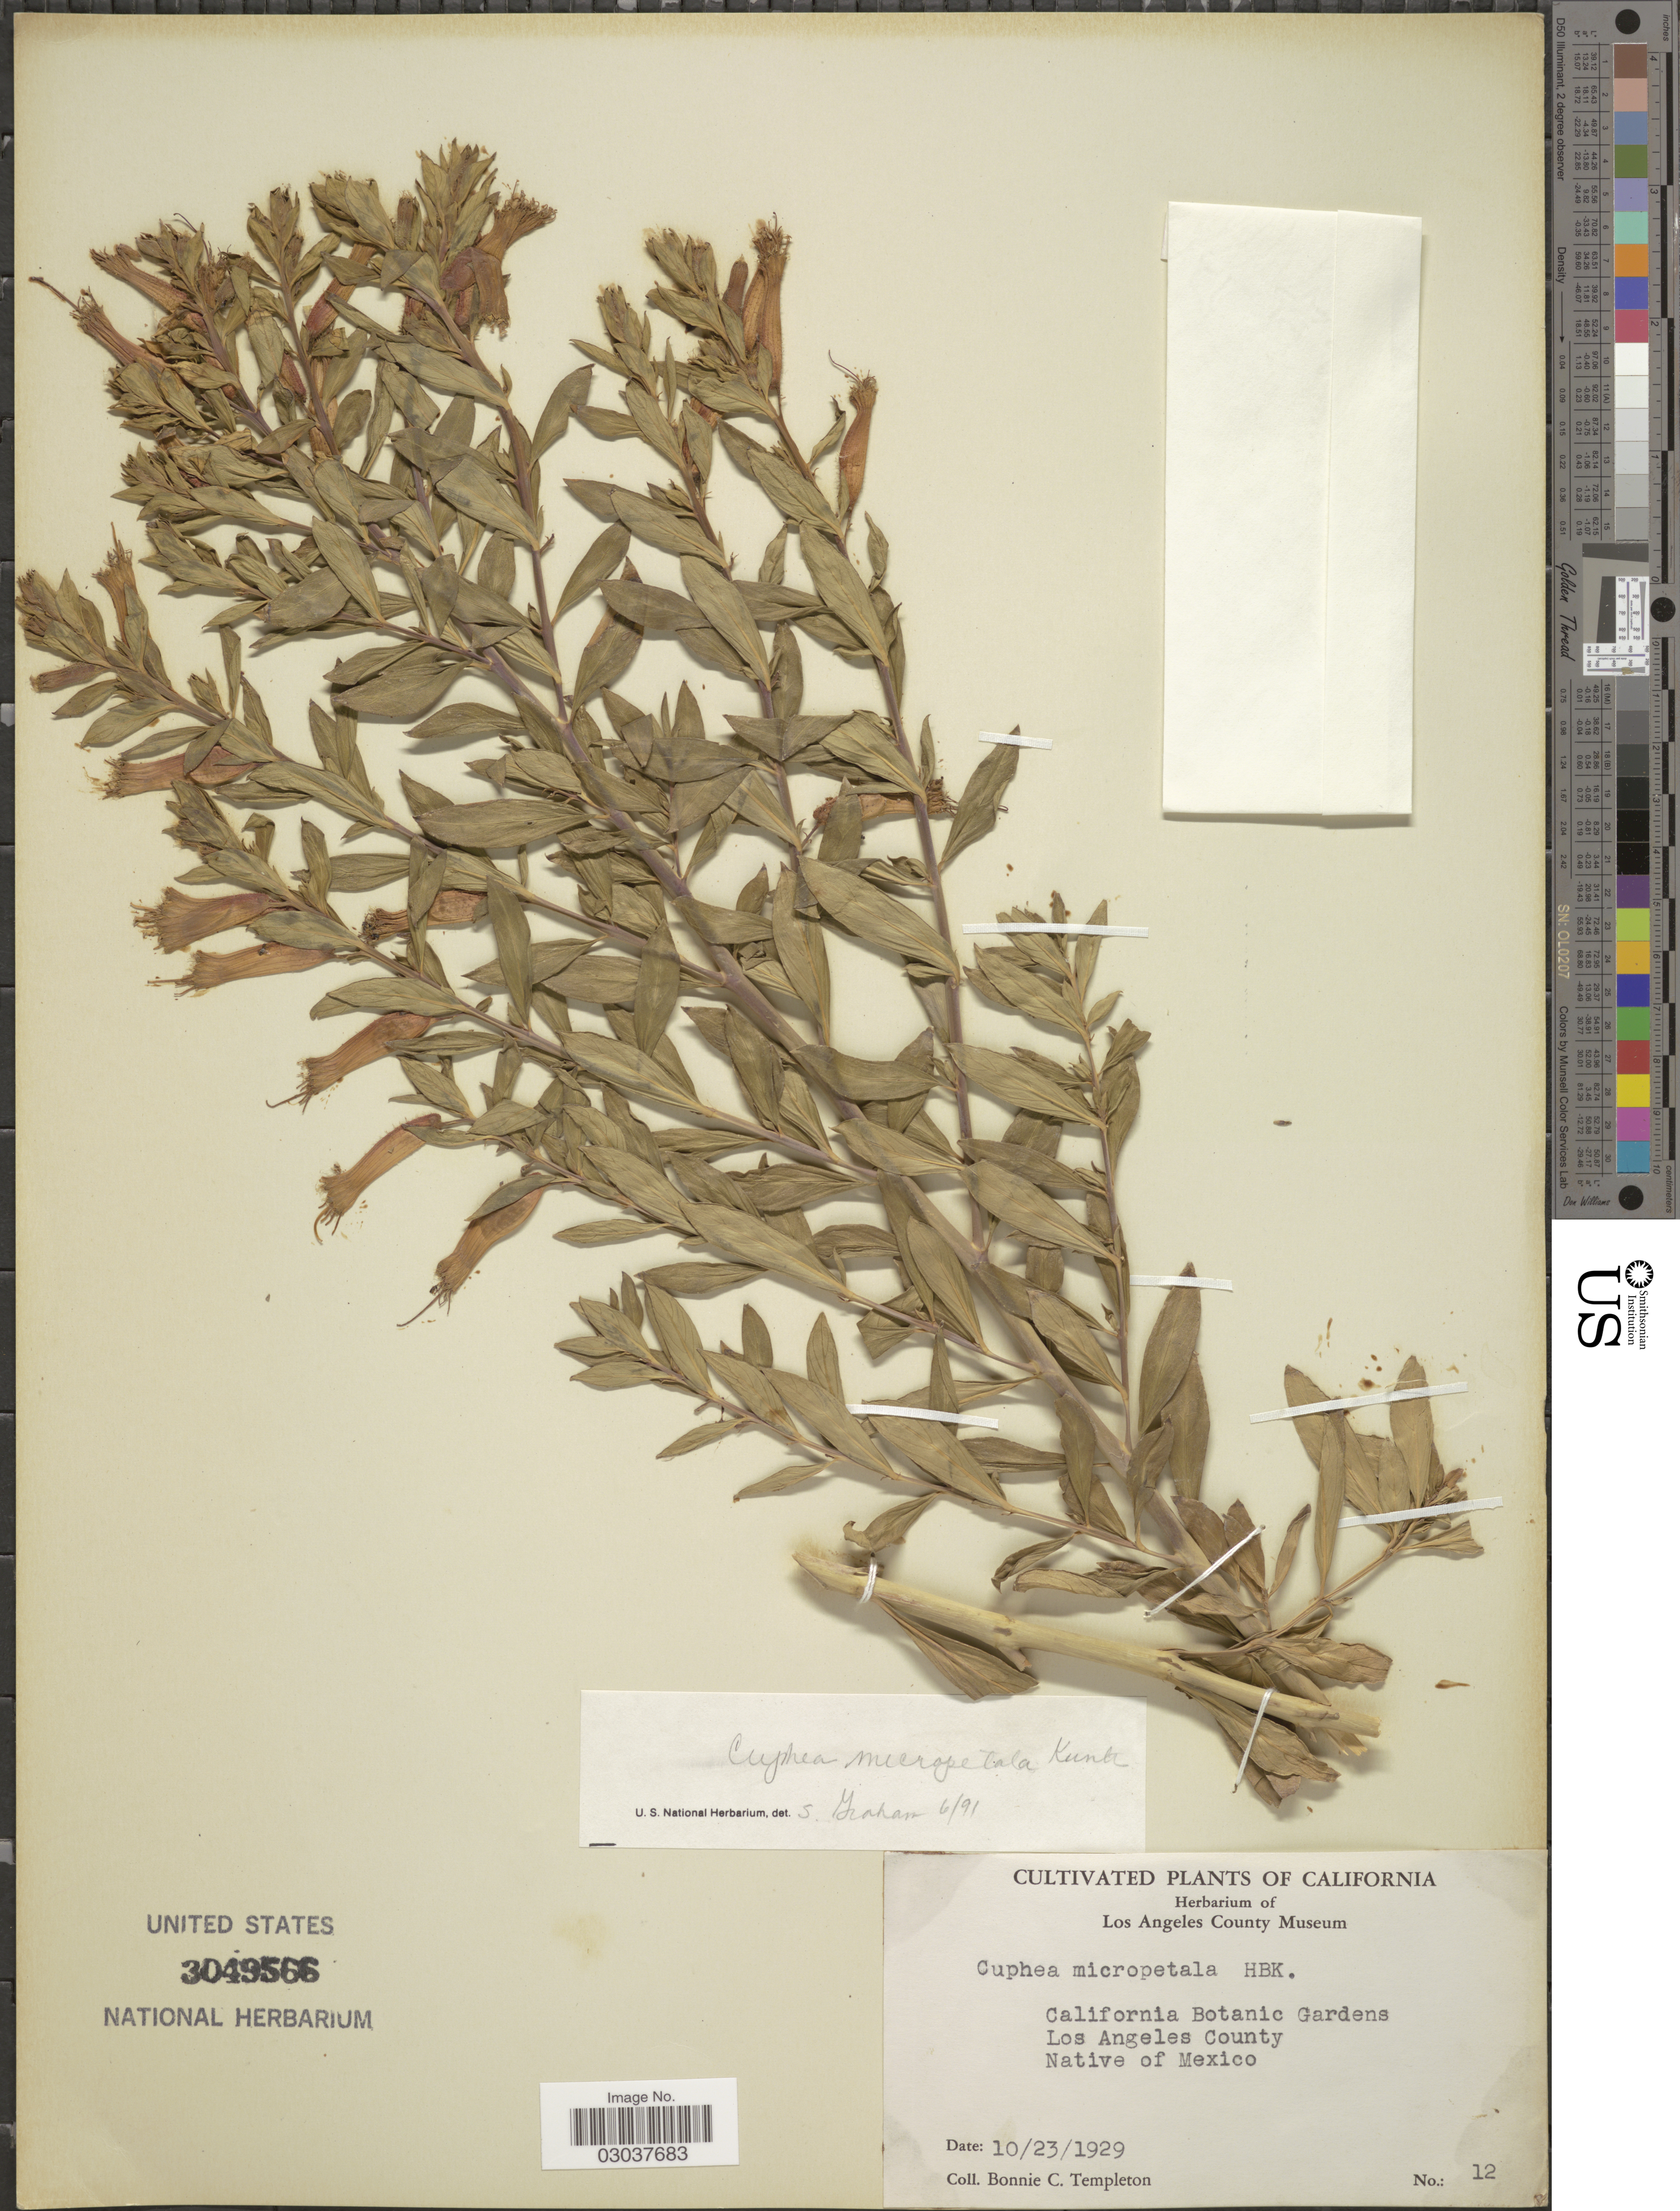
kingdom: Plantae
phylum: Tracheophyta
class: Magnoliopsida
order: Myrtales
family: Lythraceae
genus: Cuphea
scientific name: Cuphea micropetala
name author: Kunth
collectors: B. Templeton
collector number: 12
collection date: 1929-10-23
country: United States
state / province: California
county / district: Los Angeles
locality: California Botanic Gardens. Los Angeles County.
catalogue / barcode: US 3049566